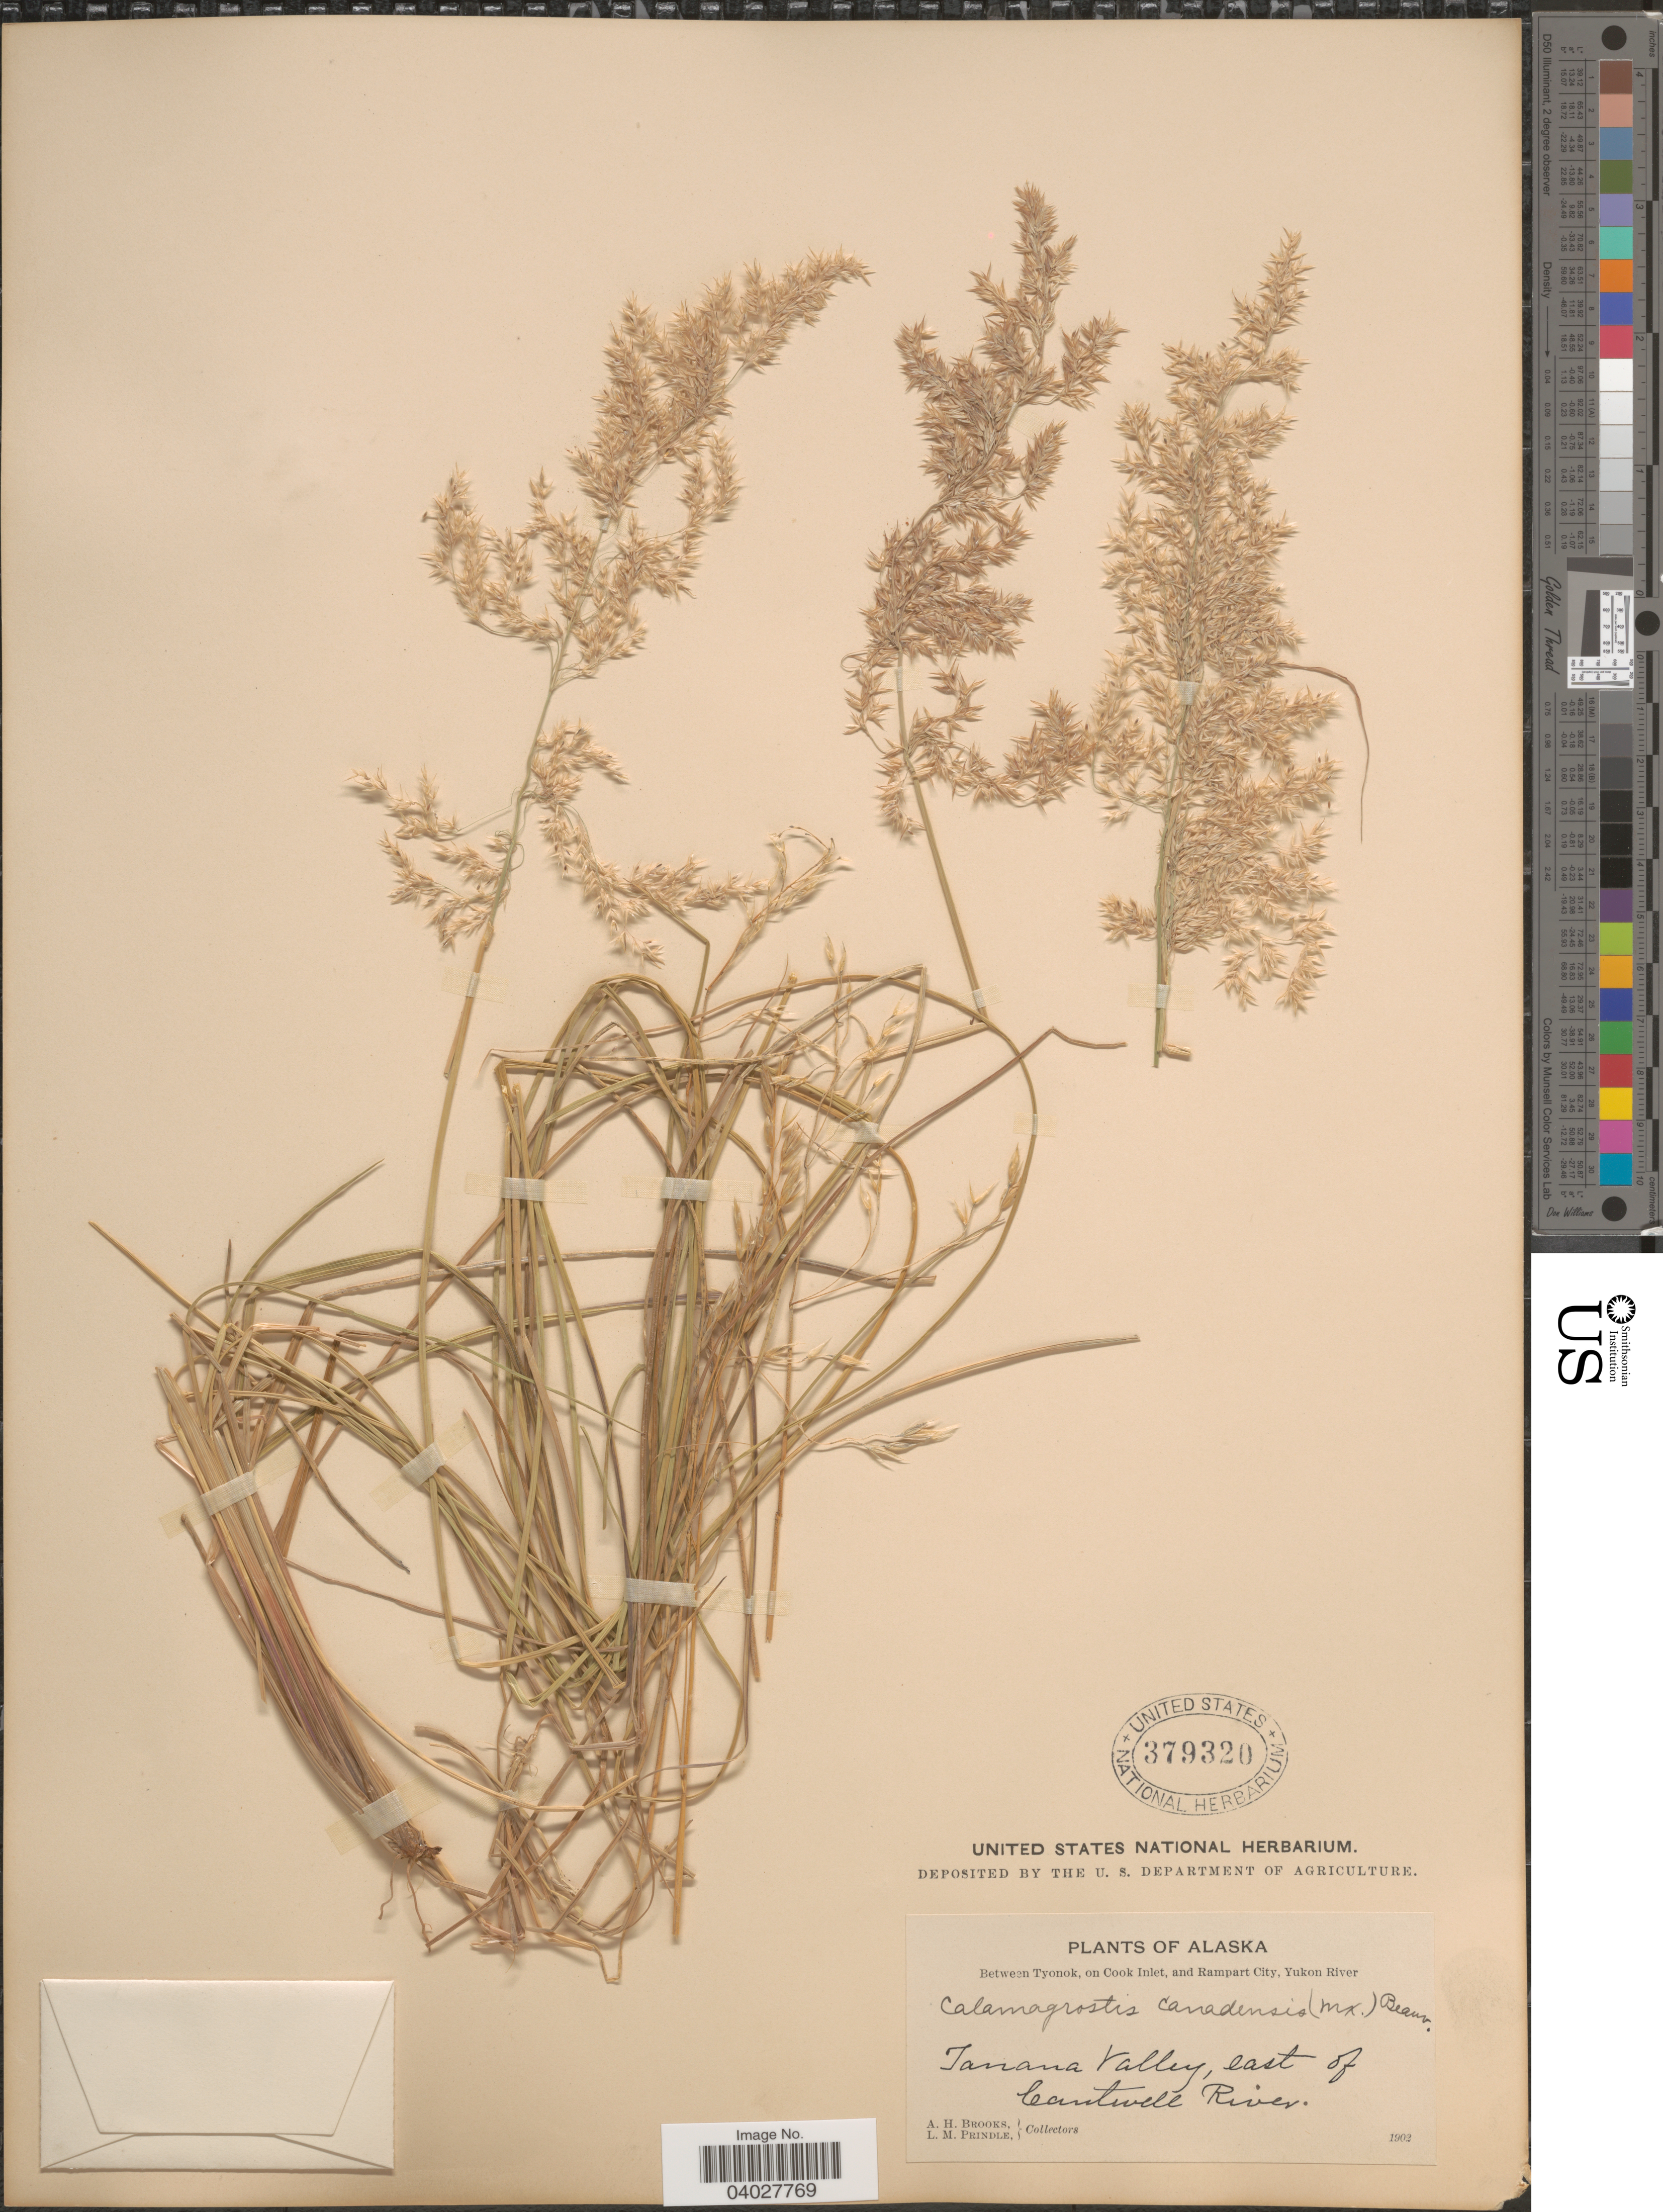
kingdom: Plantae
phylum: Tracheophyta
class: Liliopsida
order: Poales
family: Poaceae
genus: Calamagrostis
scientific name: Calamagrostis canadensis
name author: (Michx.) P. Beauv.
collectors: A. Brooks & L. Prindle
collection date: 1902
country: United States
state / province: Alaska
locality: Between Tyonok, on Cook Inlet, and Rampart County, Yukon River. Tanana Valley, east of Cantwell River.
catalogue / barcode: US 379320